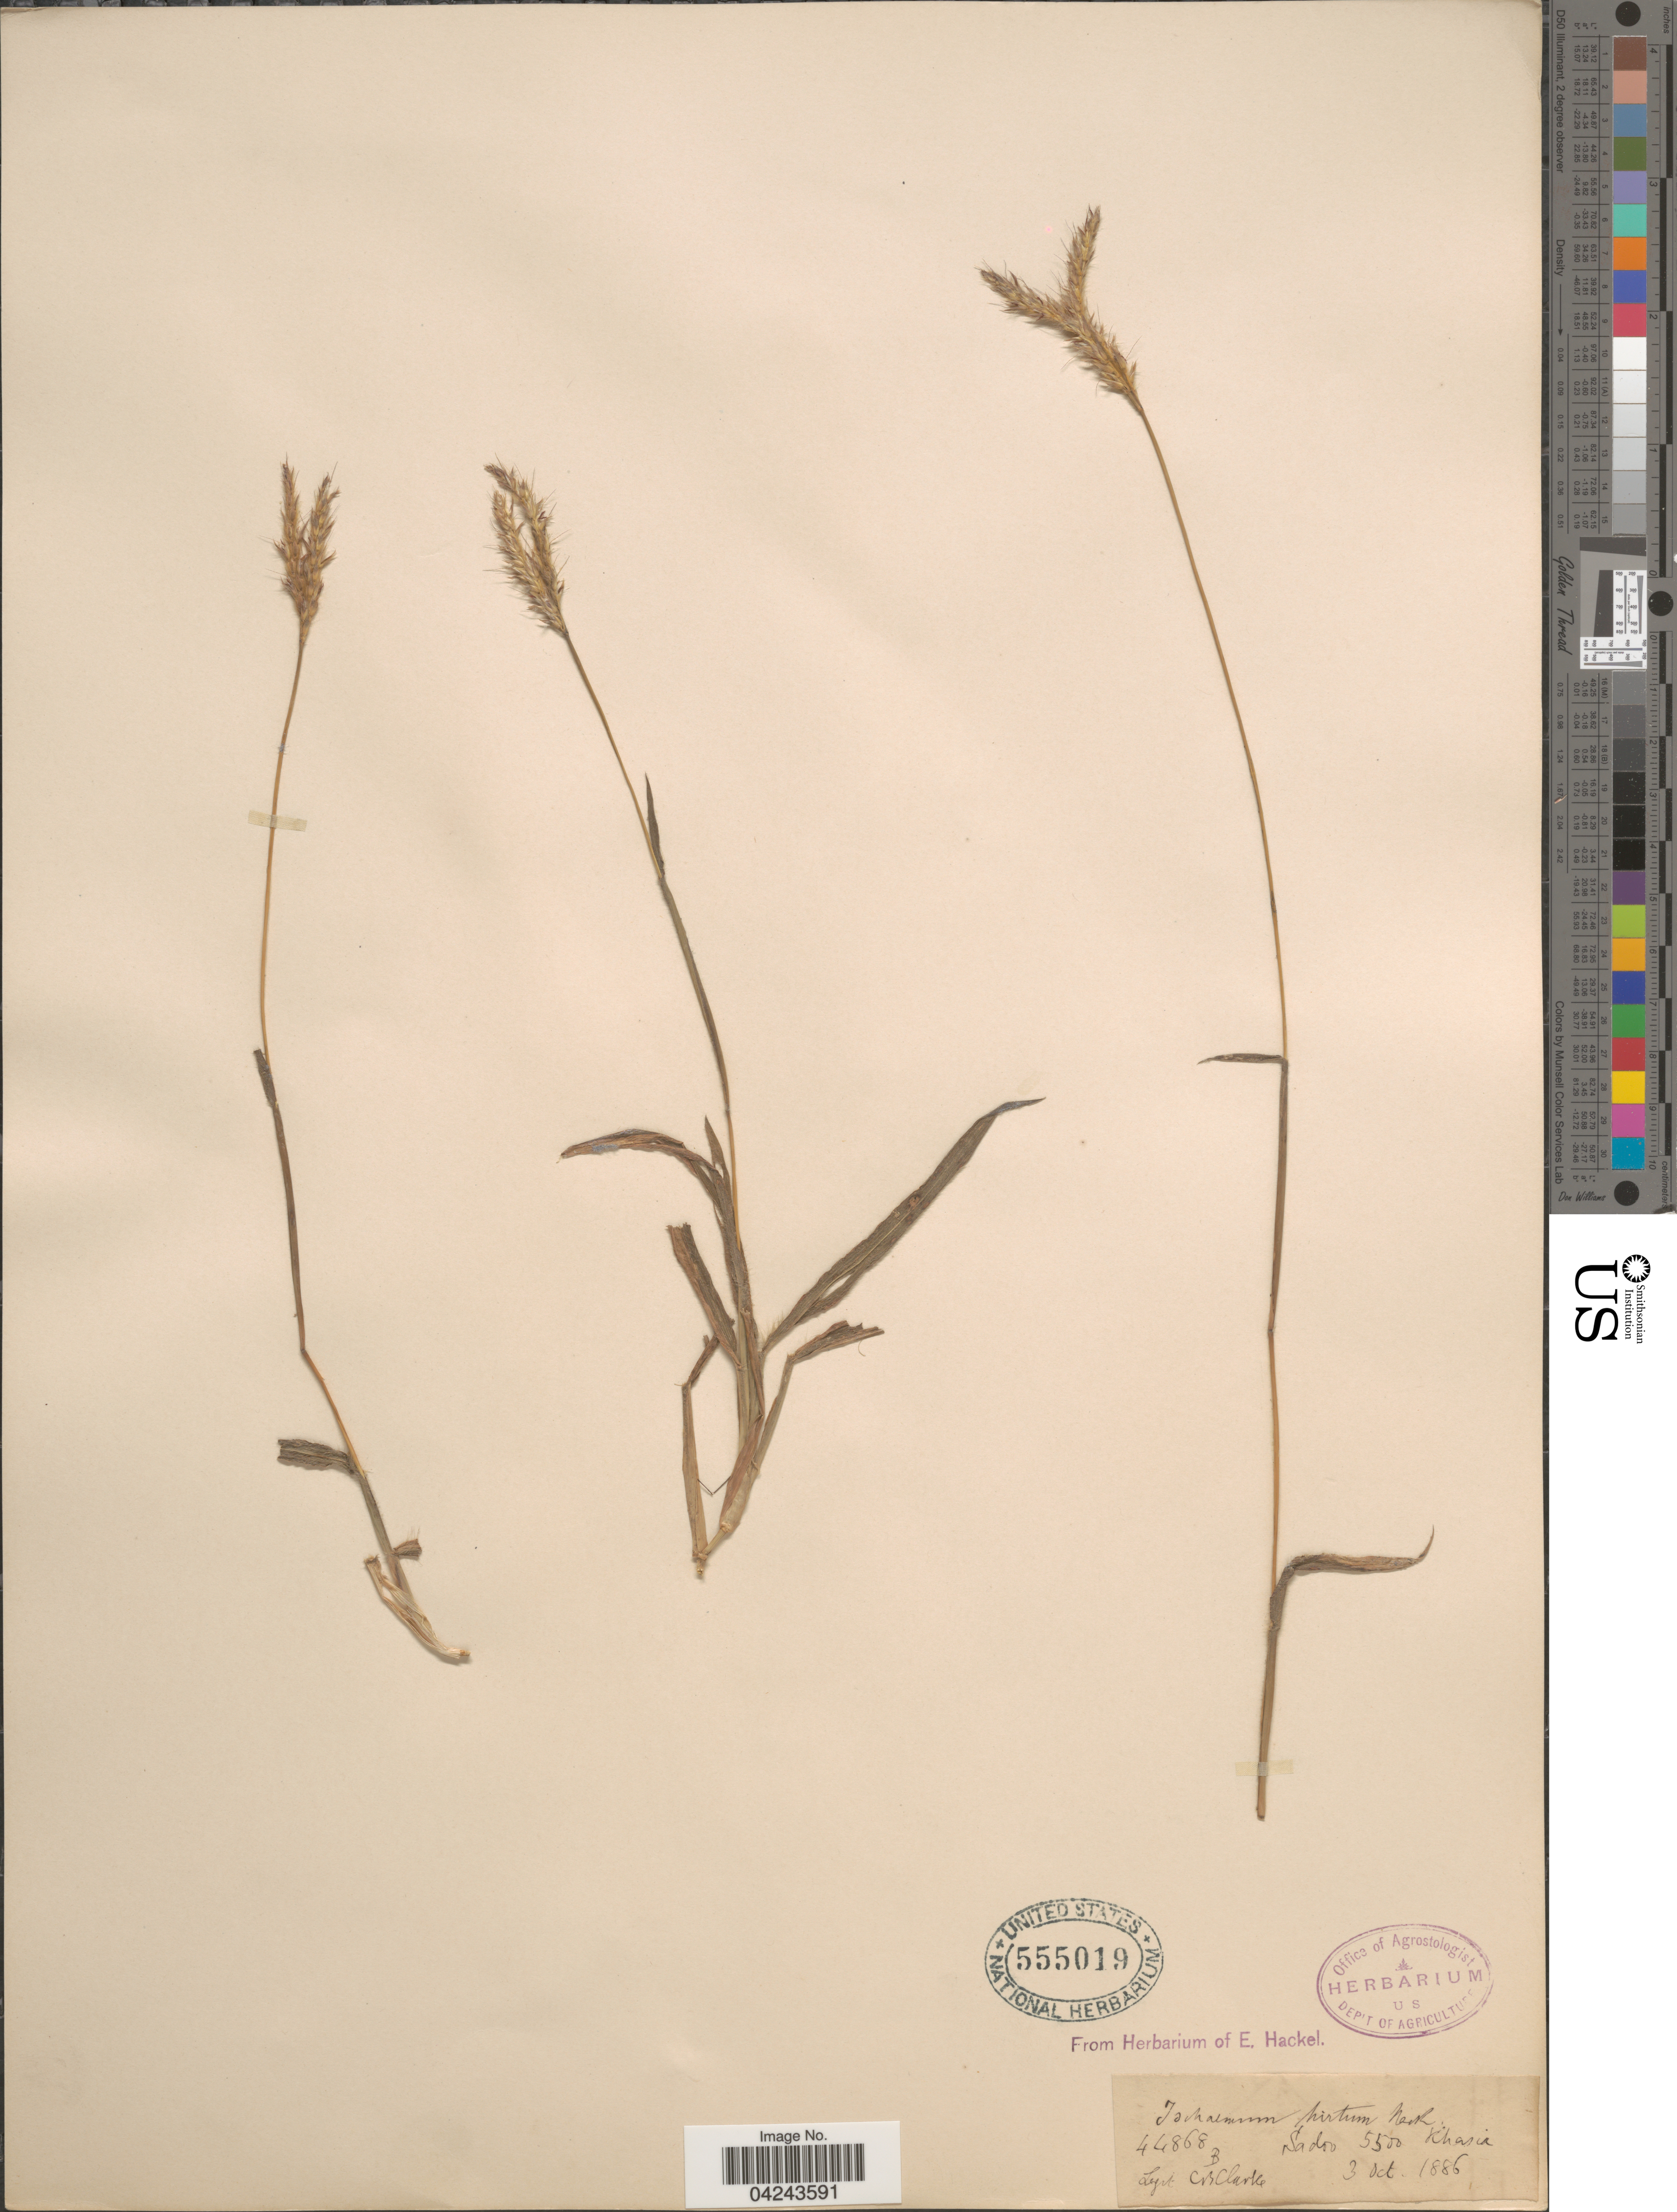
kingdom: Plantae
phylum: Tracheophyta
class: Liliopsida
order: Poales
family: Poaceae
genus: Ischaemum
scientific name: Ischaemum polystachyum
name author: J. Presl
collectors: C. B. Clarke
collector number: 44868B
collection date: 1886-10-03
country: India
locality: Sadoo. Khasia.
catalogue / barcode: US 555019